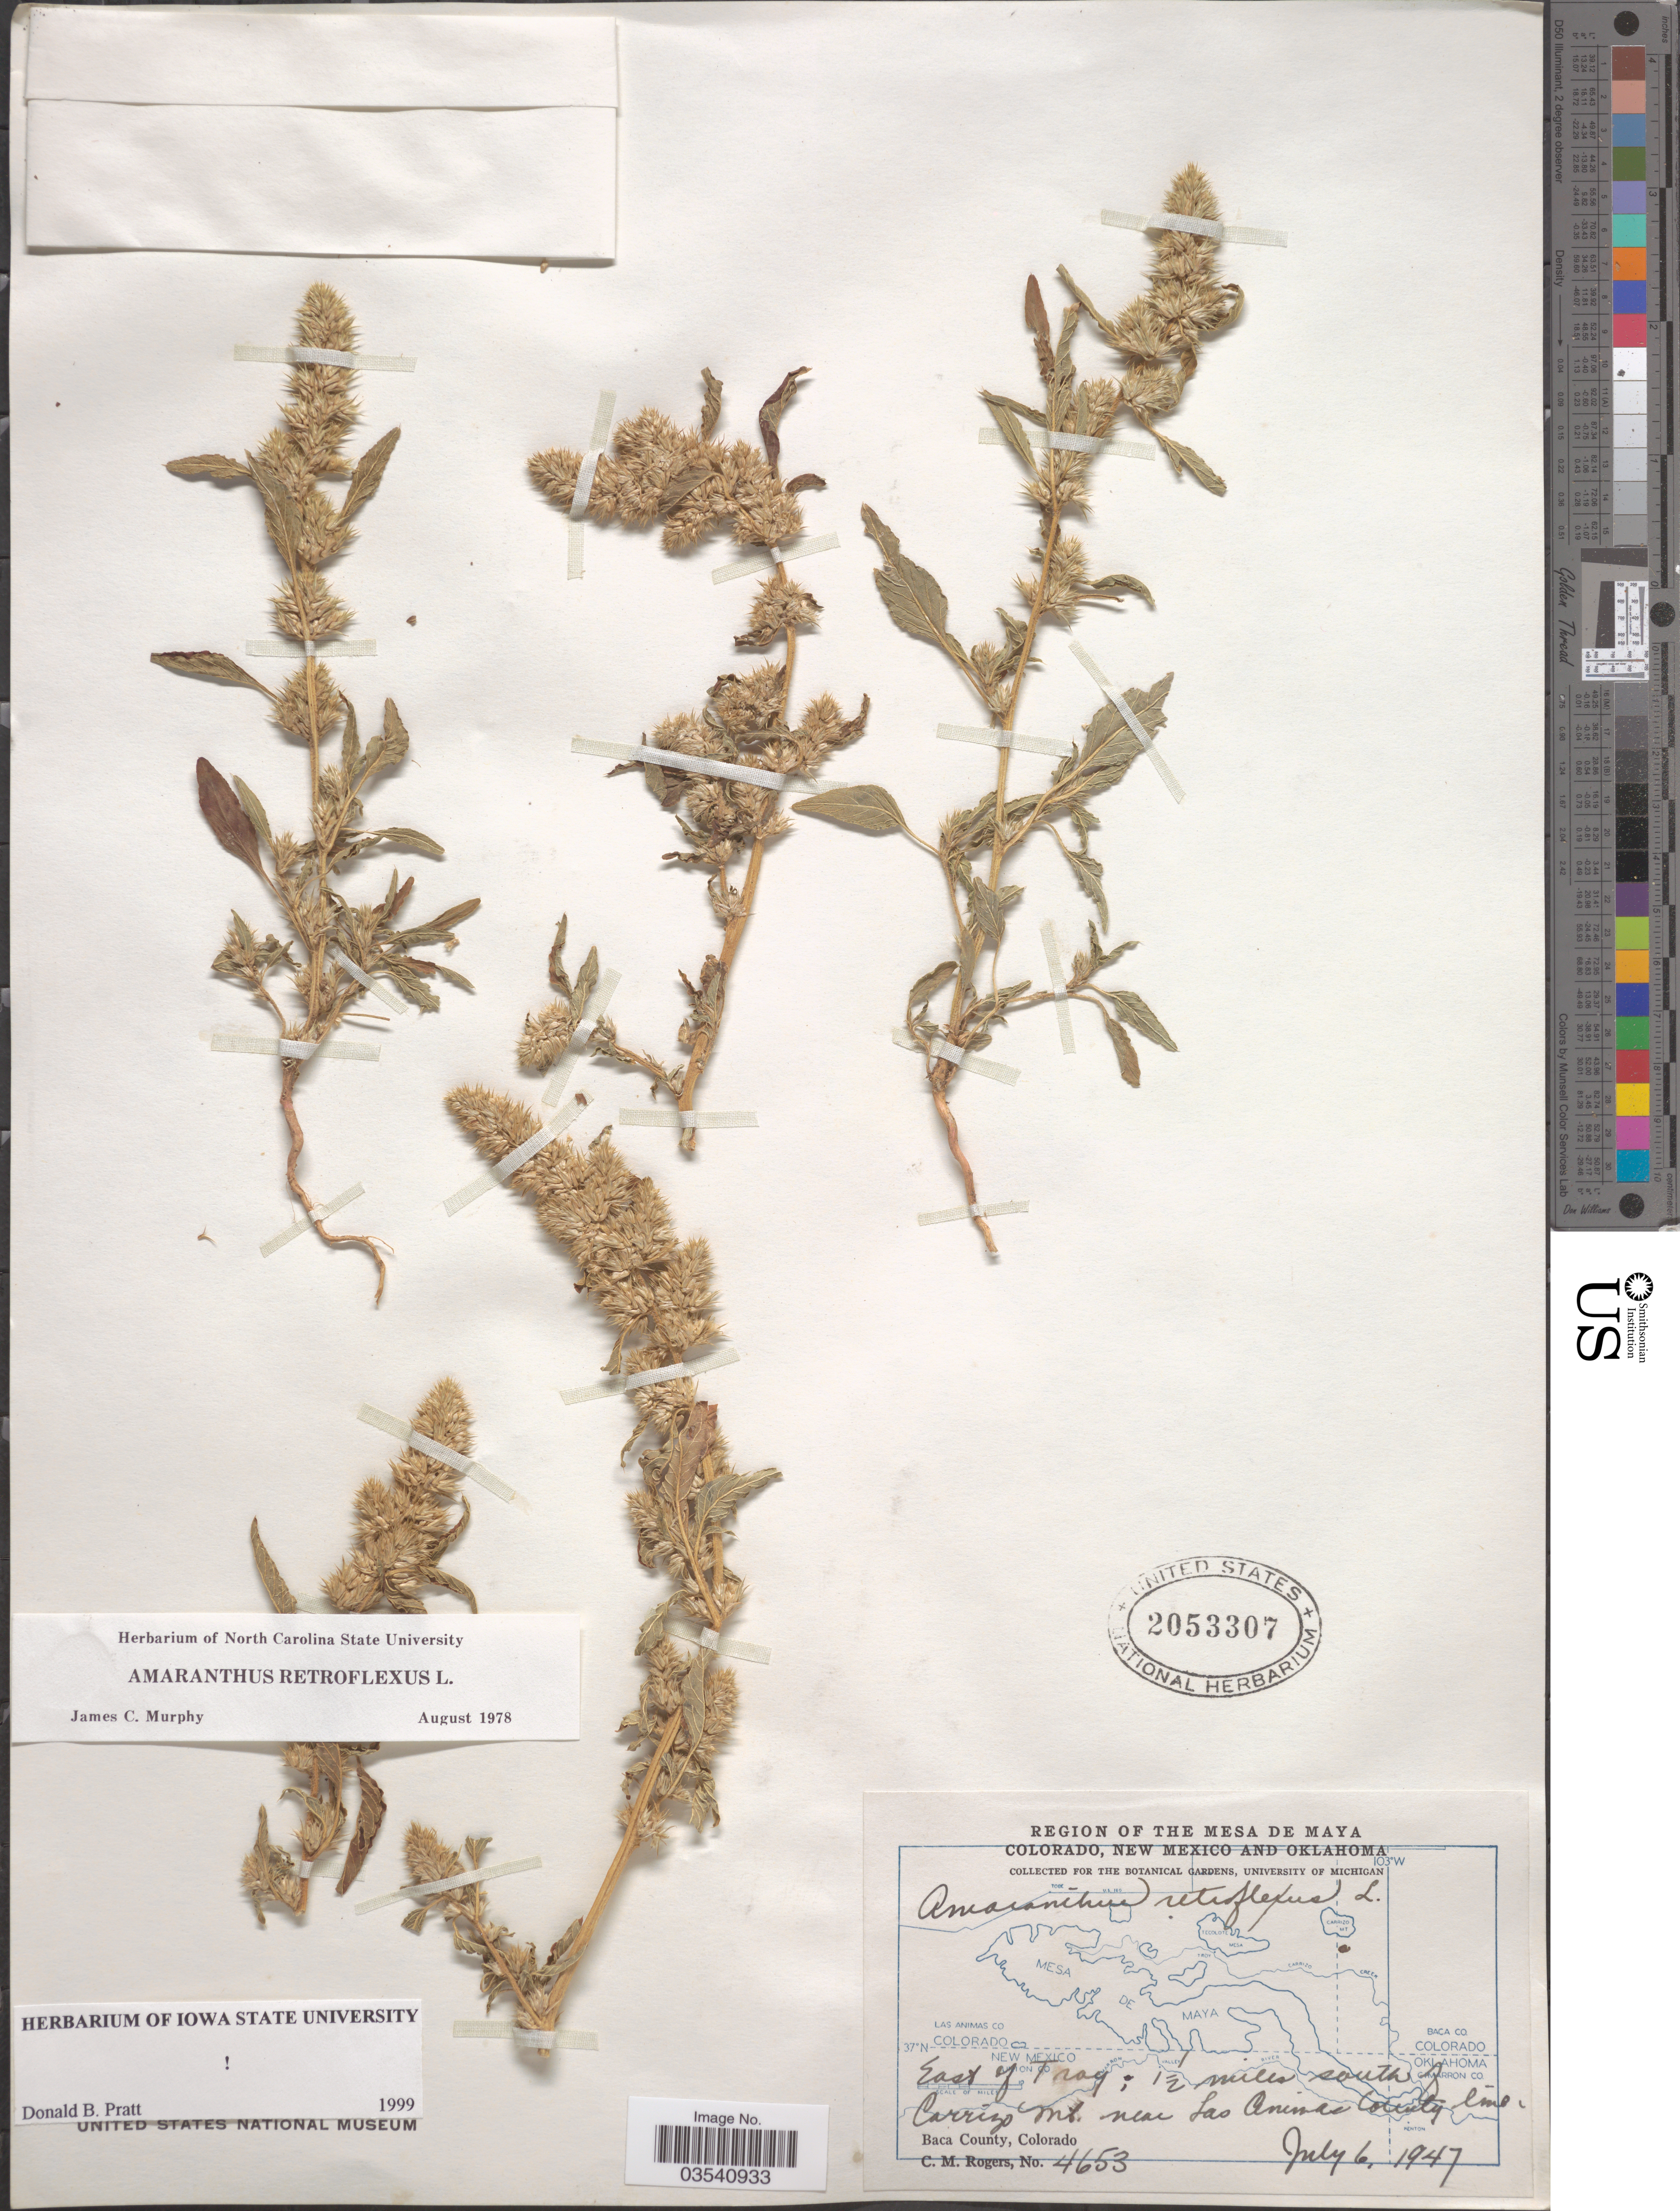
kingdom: Plantae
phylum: Tracheophyta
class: Magnoliopsida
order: Caryophyllales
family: Amaranthaceae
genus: Amaranthus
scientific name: Amaranthus retroflexus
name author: L.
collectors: C. M. Rogers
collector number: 4653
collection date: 1947-07-06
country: United States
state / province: Colorado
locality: The Mesa de Maya. East of Tray; 1½ miles south of Carrizo Mt. near Las Animas County. Baca County.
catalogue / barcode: US 2053307